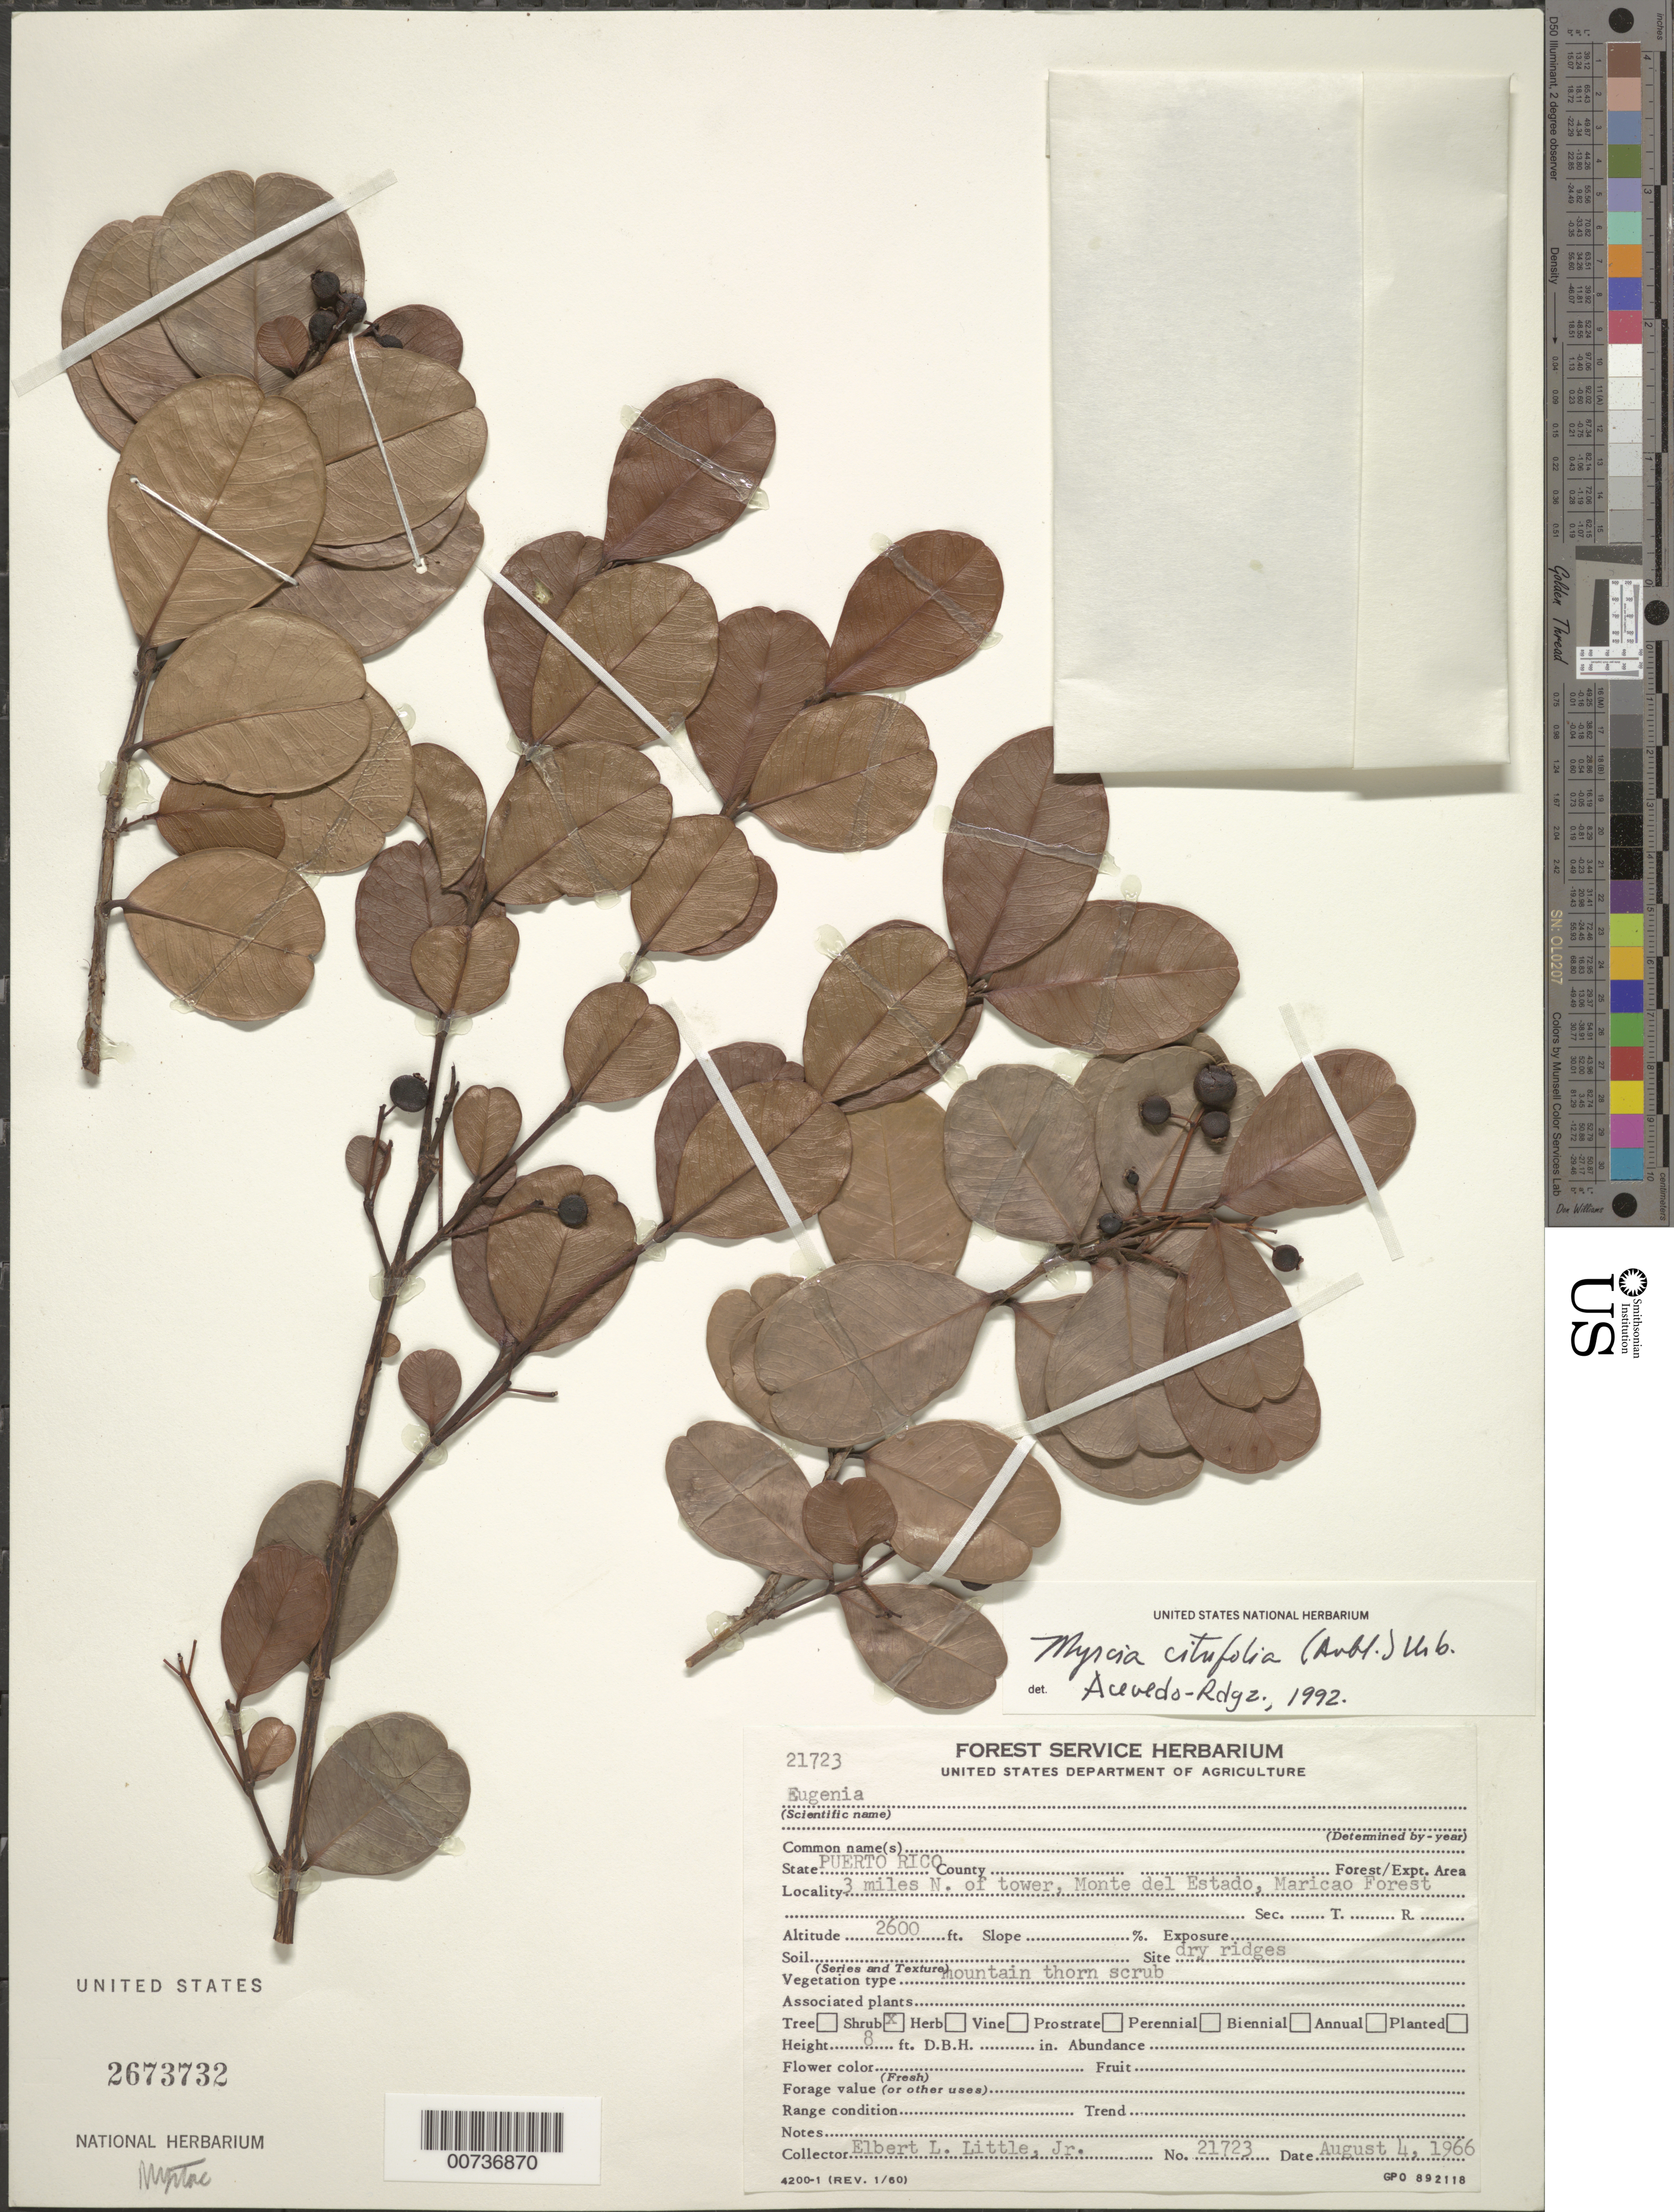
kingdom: Plantae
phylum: Tracheophyta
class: Magnoliopsida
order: Myrtales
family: Myrtaceae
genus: Myrcia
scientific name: Myrcia citrifolia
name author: (Aubl.) Urb.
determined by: Acevedo-Rodríguez, P., (BOT), Smithsonian Institution - National Museum of Natural History (UNITED STATES)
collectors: E. L. Little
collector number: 21723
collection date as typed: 04 Aug 1966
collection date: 1966-08-04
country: Puerto Rico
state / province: Maricao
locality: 3 miles N of tower, Monte del estado, Maricao Forest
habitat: Mountain thorn scrub, dry ridges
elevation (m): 792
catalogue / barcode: US 2673732